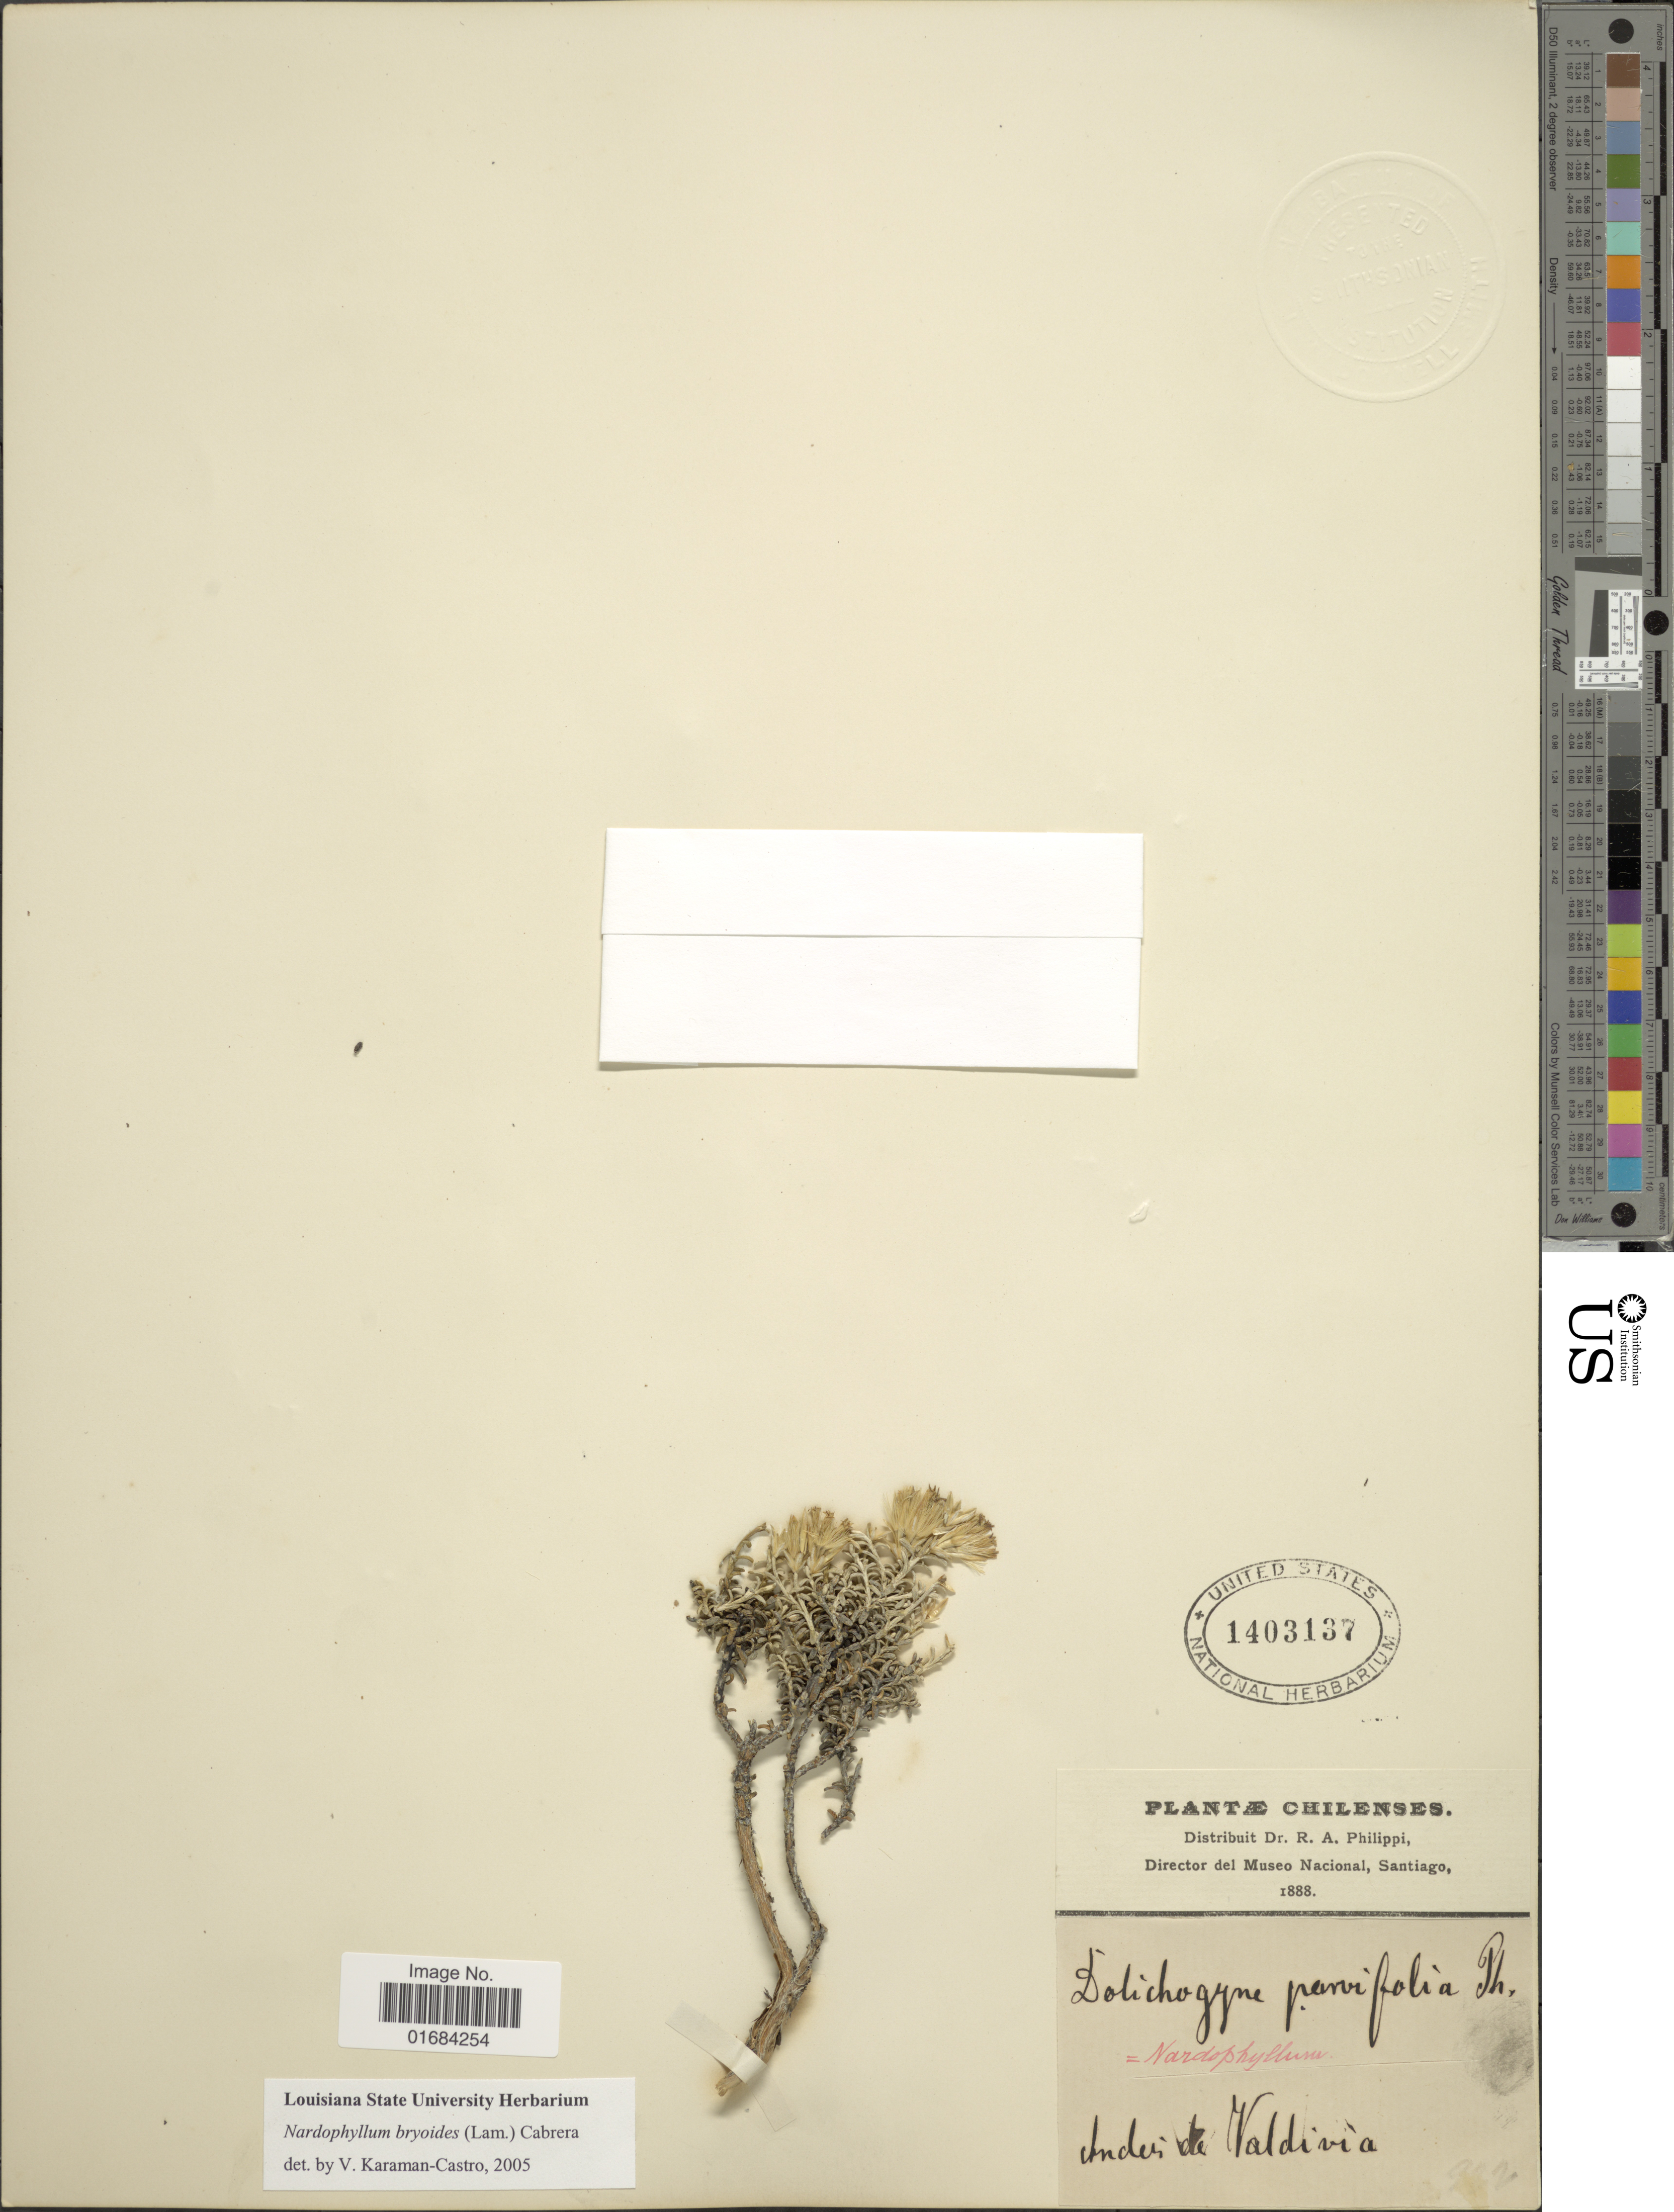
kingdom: Plantae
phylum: Tracheophyta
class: Magnoliopsida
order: Asterales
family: Asteraceae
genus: Nardophyllum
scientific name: Nardophyllum bryoides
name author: (Lam.) Cabrera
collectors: R. A. Philippi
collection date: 1888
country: Chile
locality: Andes de Valdivia.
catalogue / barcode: US 1403137